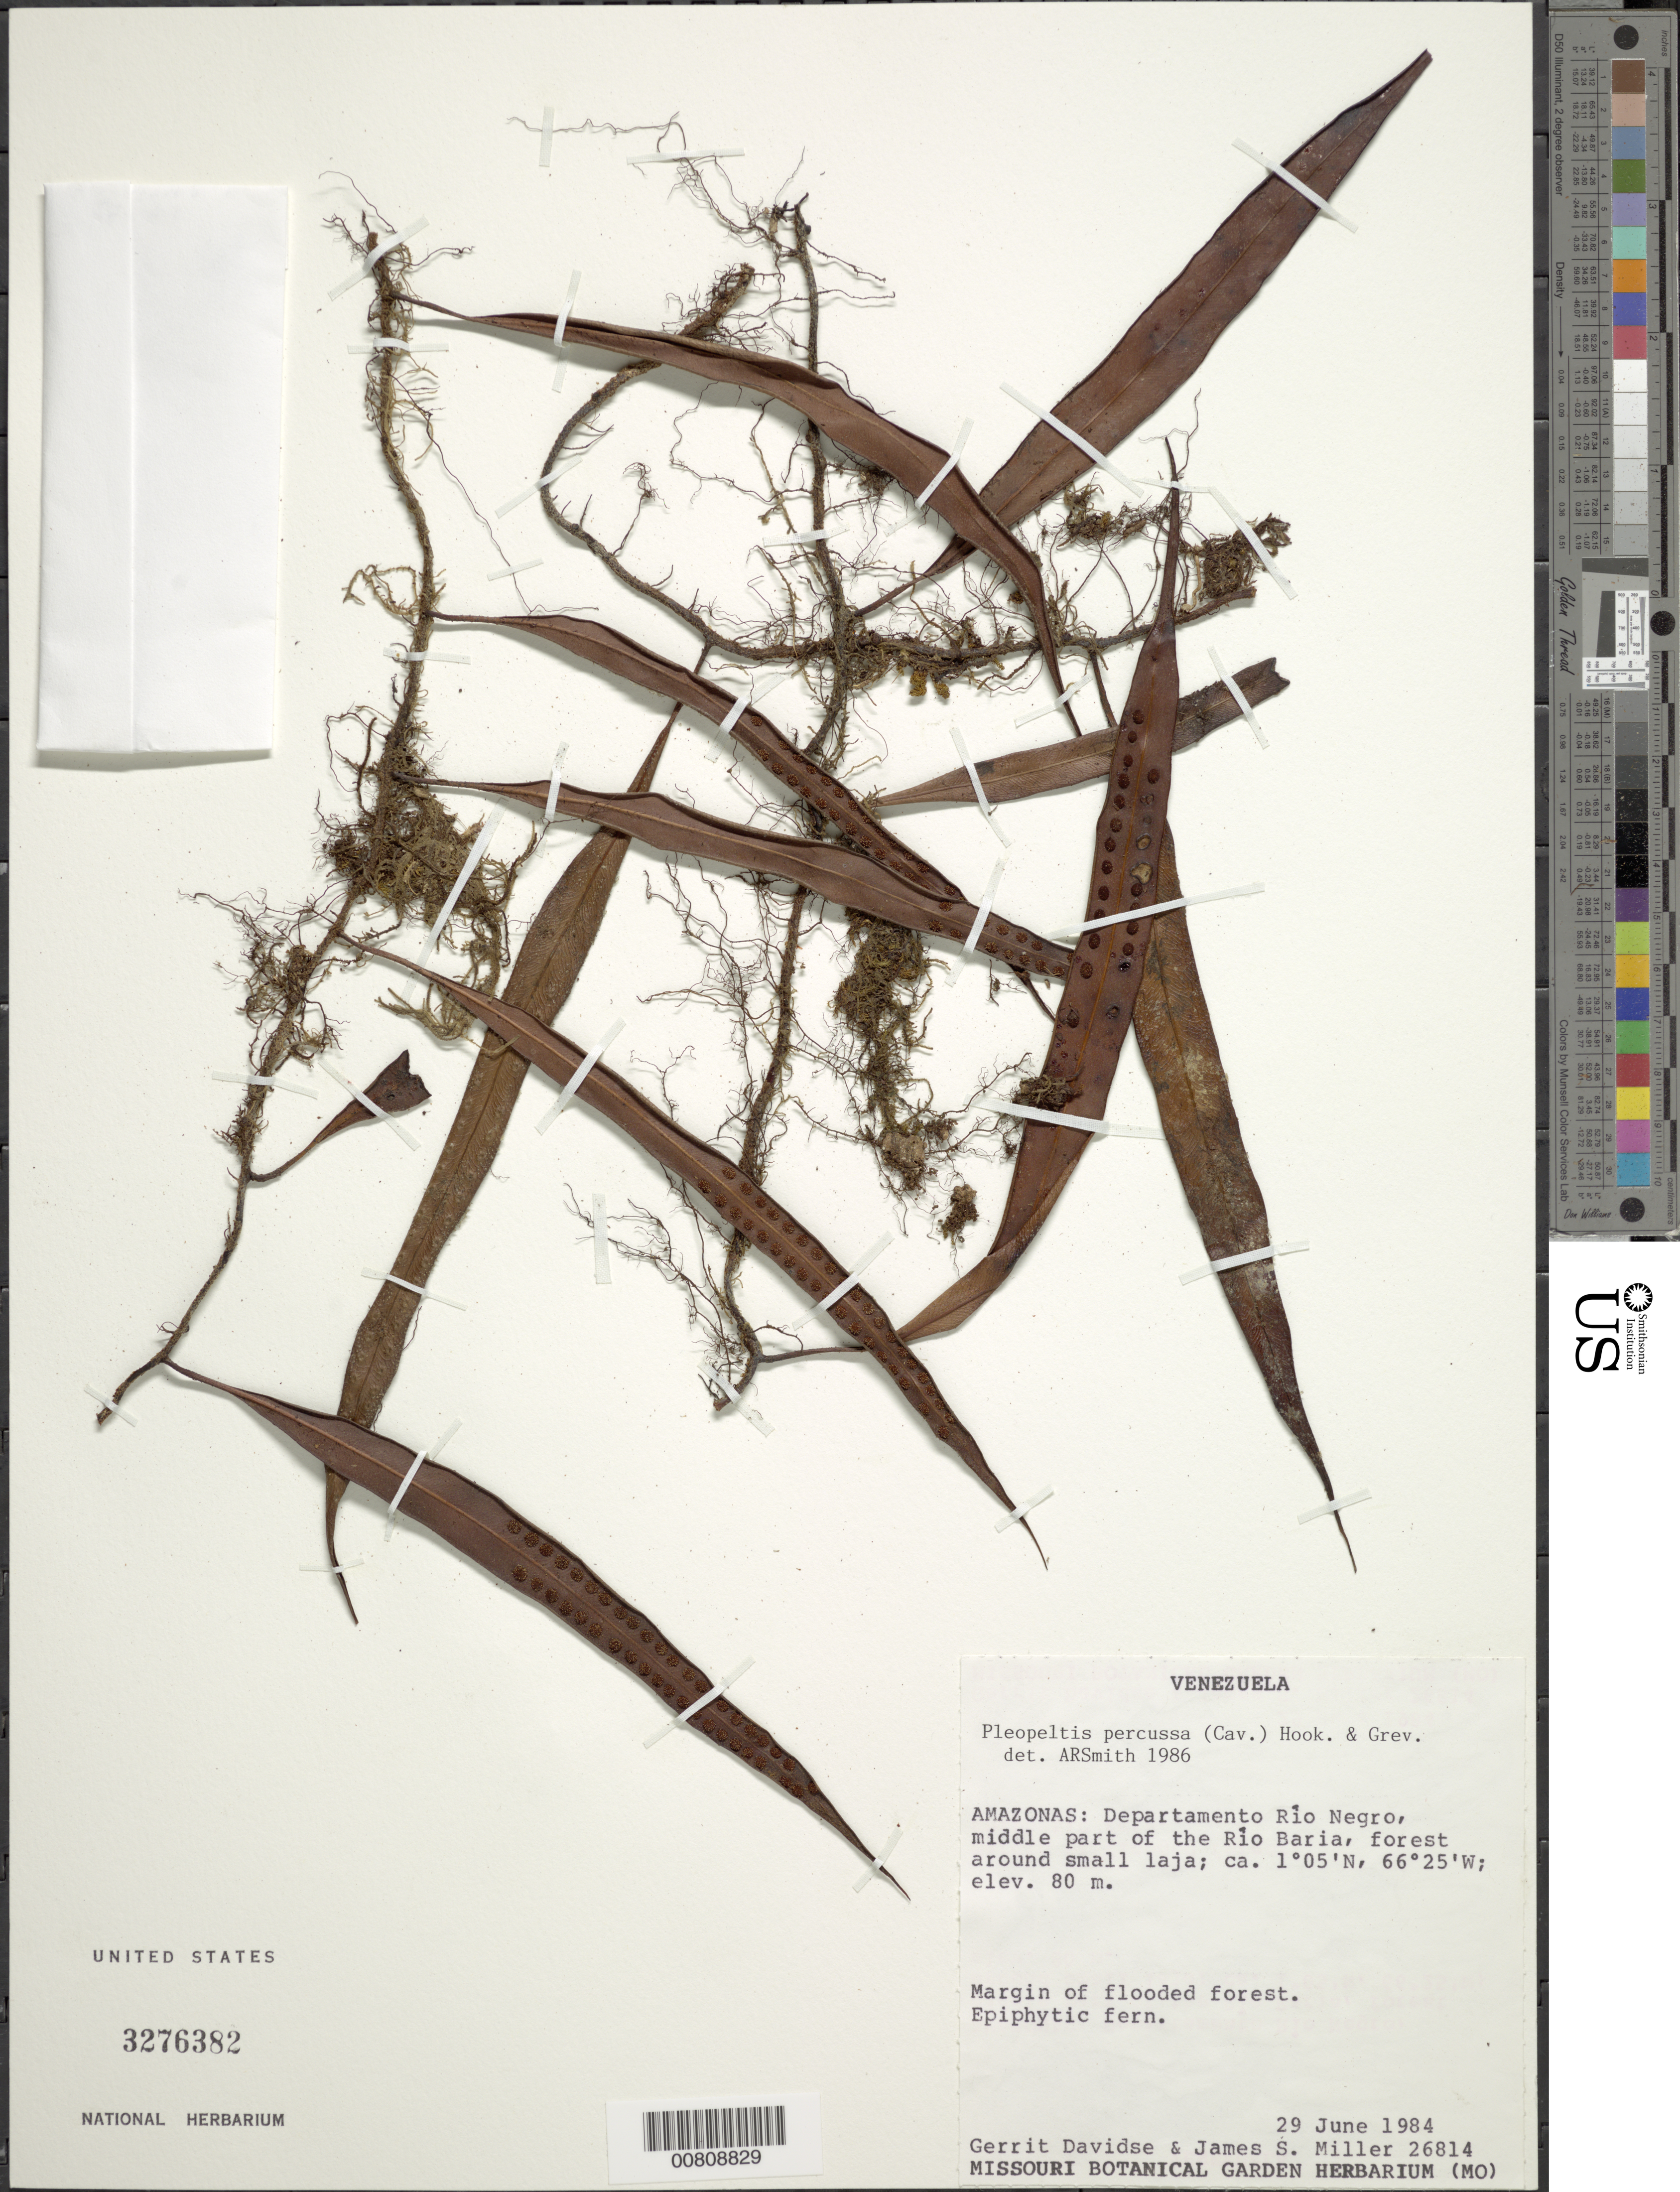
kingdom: Plantae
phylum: Tracheophyta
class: Polypodiopsida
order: Polypodiales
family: Polypodiaceae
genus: Microgramma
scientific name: Microgramma percussa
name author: (Cav.) de la Sota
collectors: G. Davidse & J. S. Miller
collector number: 26814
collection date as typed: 29-Jun-84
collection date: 1984-06-29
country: Venezuela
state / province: Amazonas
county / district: Río Negro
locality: Río Baria, middle part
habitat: Forest around small laja, margin of flooded forest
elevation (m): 80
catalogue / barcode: US 3276382